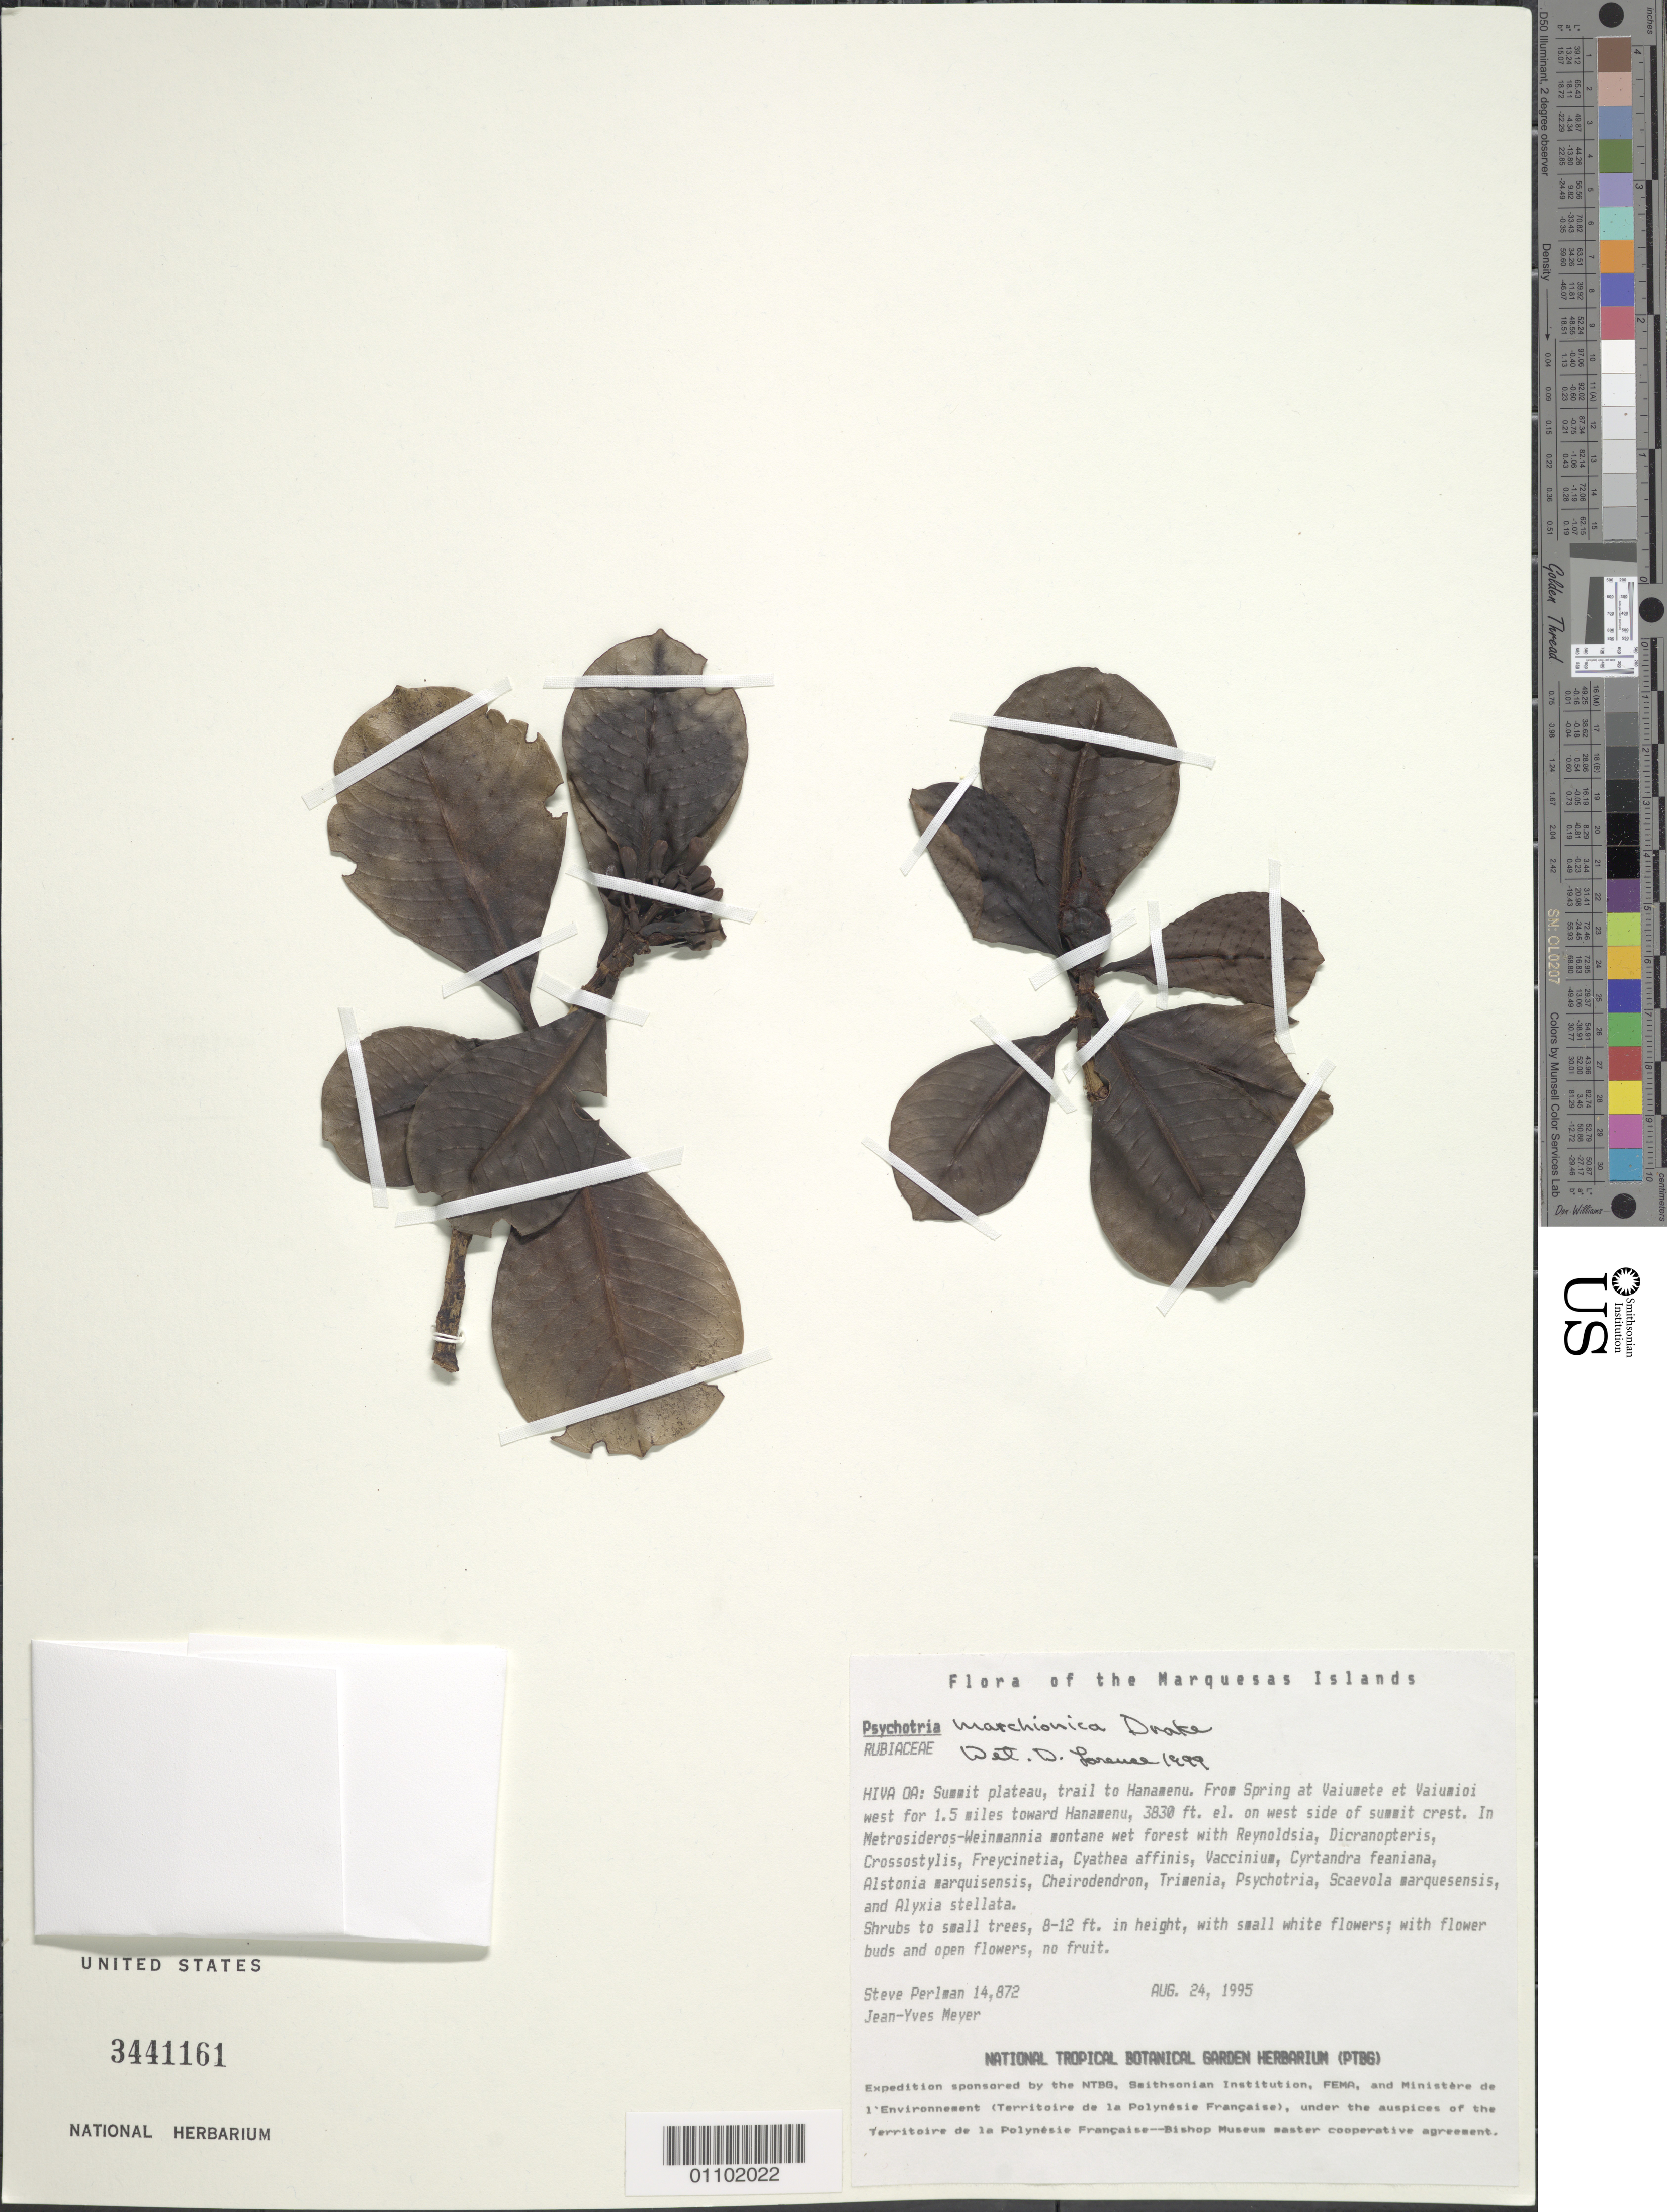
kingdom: Plantae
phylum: Tracheophyta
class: Magnoliopsida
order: Gentianales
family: Rubiaceae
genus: Psychotria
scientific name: Psychotria marchionica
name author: Drake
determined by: Lorence, David H., (PTBG), National Tropical Botanical Garden (UNITED STATES)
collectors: S. P. Perlman & J.-Y. Meyer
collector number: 14872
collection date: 1995-08-24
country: French Polynesia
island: Hiva Oa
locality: Summit plateau, trail to Hanamenu, from Spring at Vaiumete et Vaiumioi W for 1.5 miles toward Hanamenu, on W side of summit crest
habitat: In Metrosideros - Weinmannia montane wet forest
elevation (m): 1167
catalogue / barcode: US 3441161